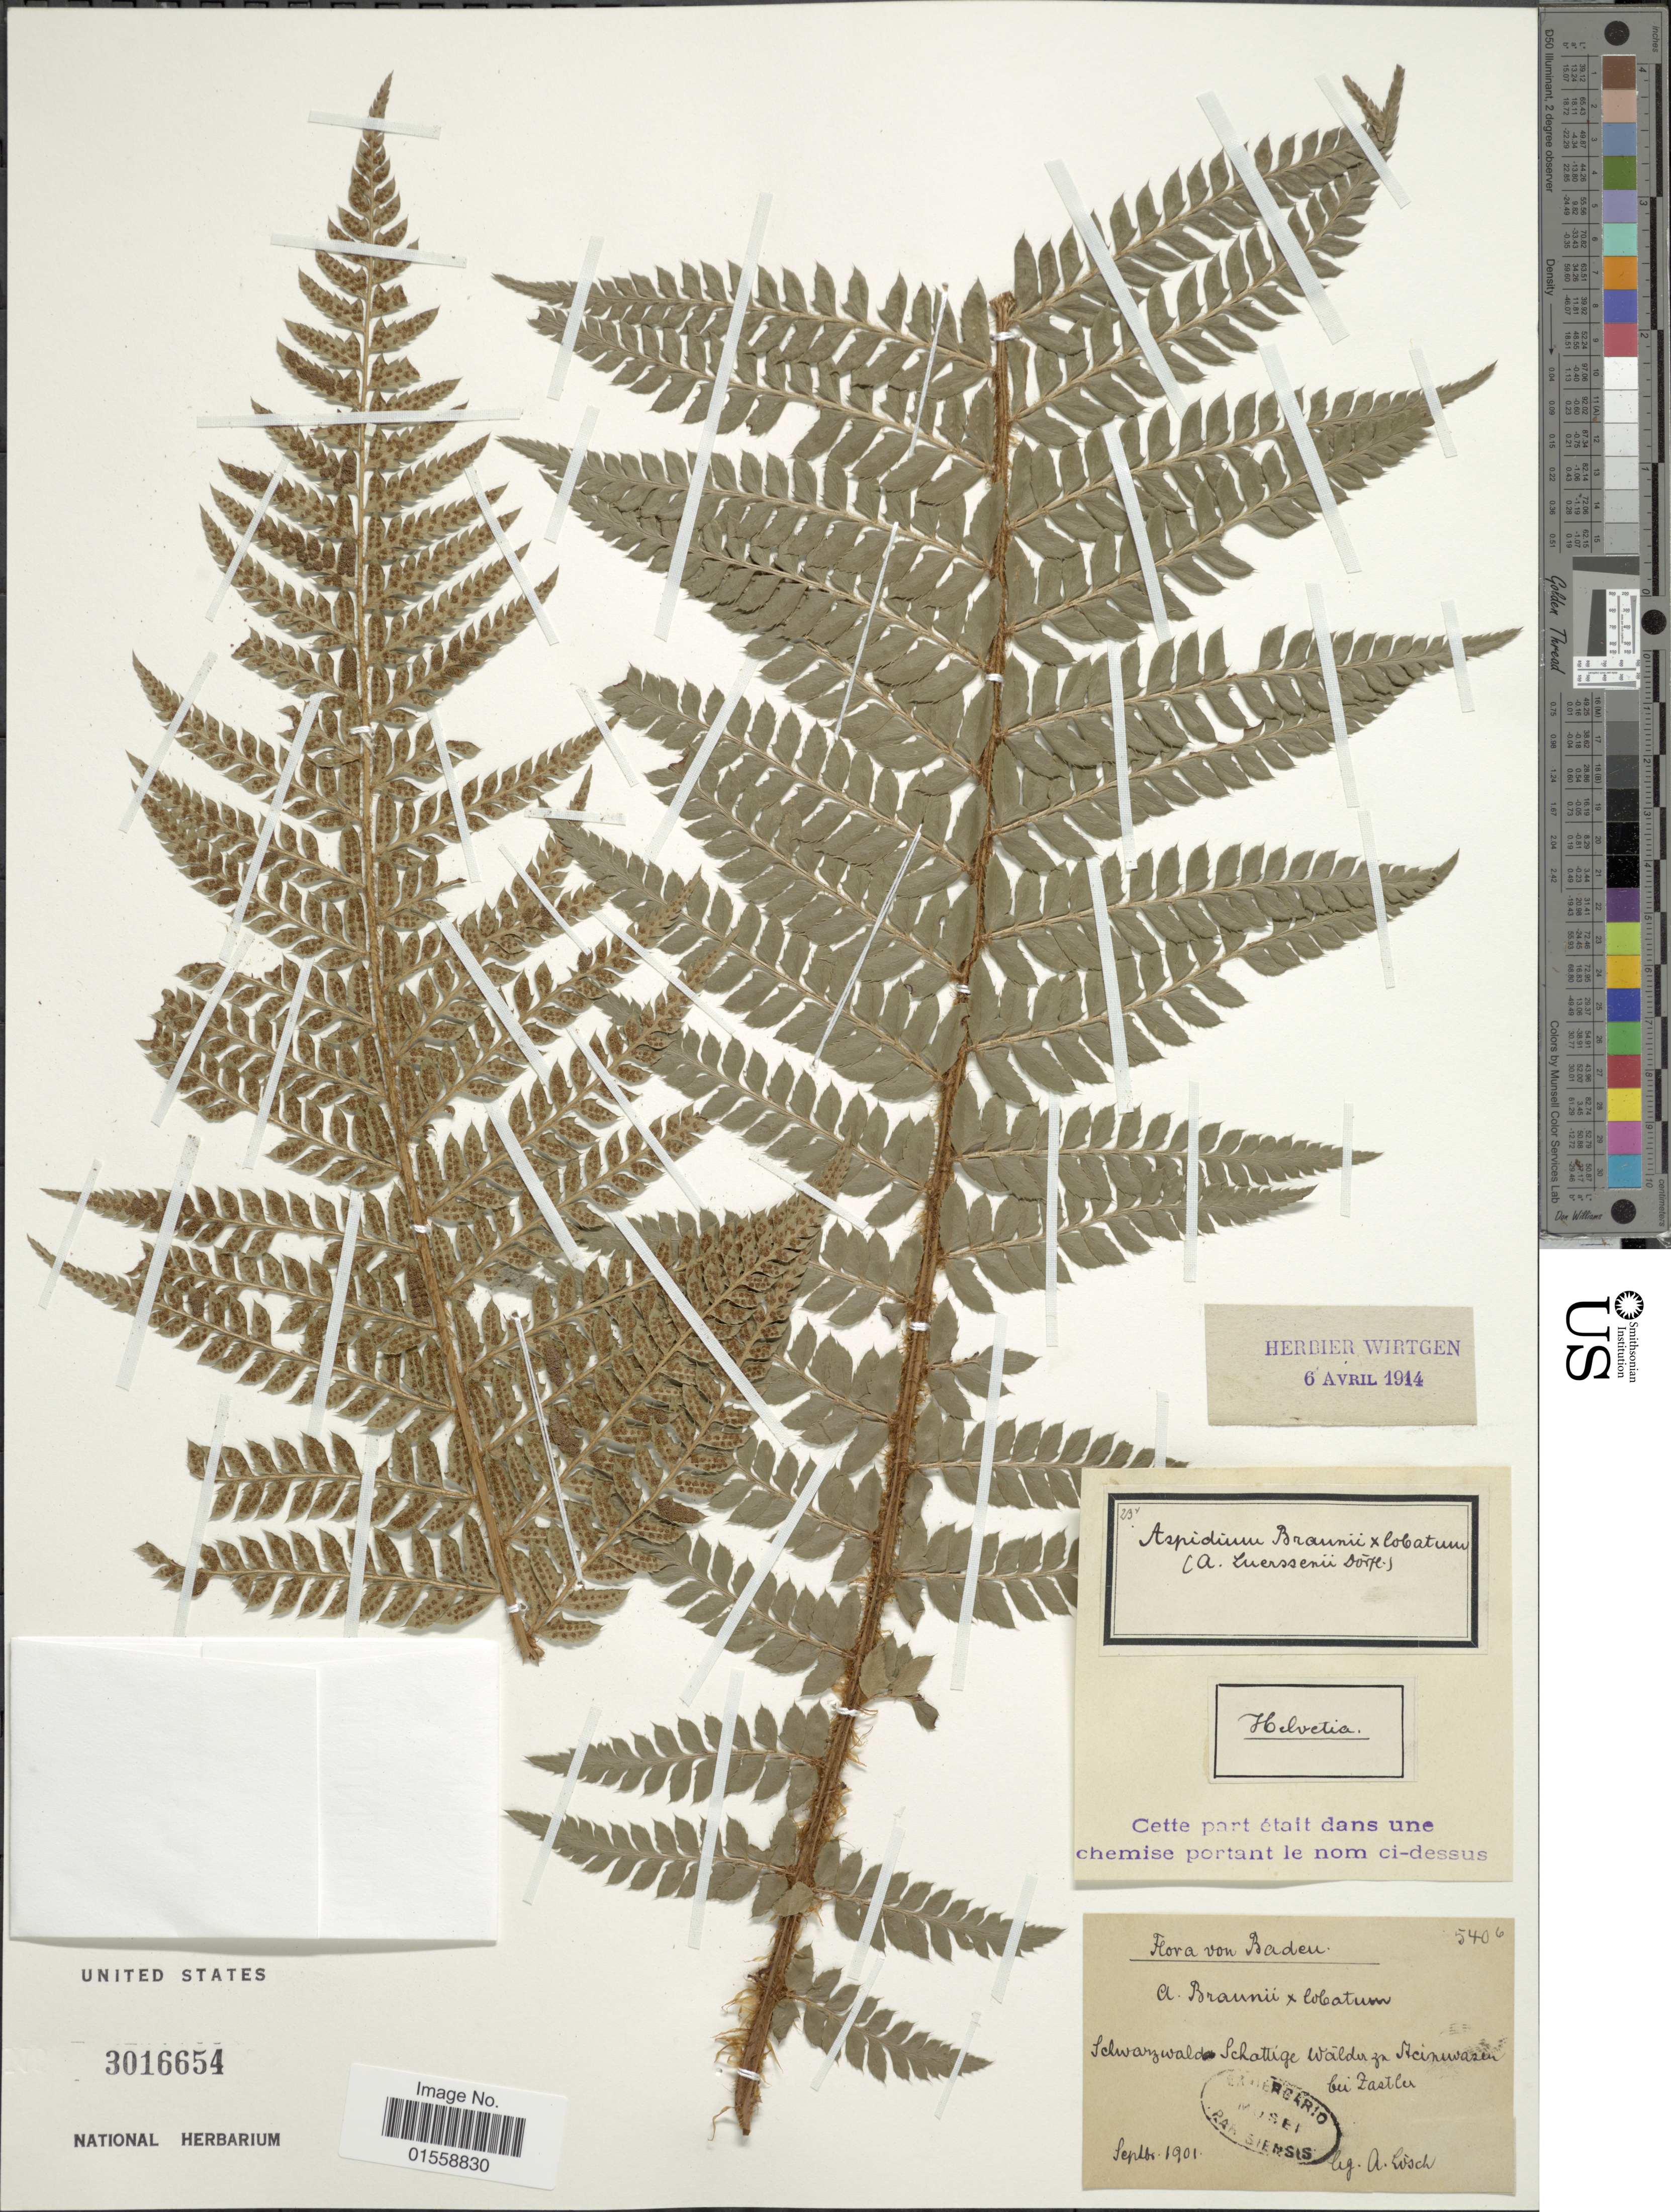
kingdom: Plantae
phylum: Tracheophyta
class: Polypodiopsida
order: Polypodiales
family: Dryopteridaceae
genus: Polystichum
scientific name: Polystichum x luerssenii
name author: (Dörfl.) Hahne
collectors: A. Lösch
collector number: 5406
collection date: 1901-09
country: Germany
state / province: Baden-Württemberg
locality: Schwarzwald Schattige Walder zn Acinewazen bei Zastler [interpreted]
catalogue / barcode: US 3016654